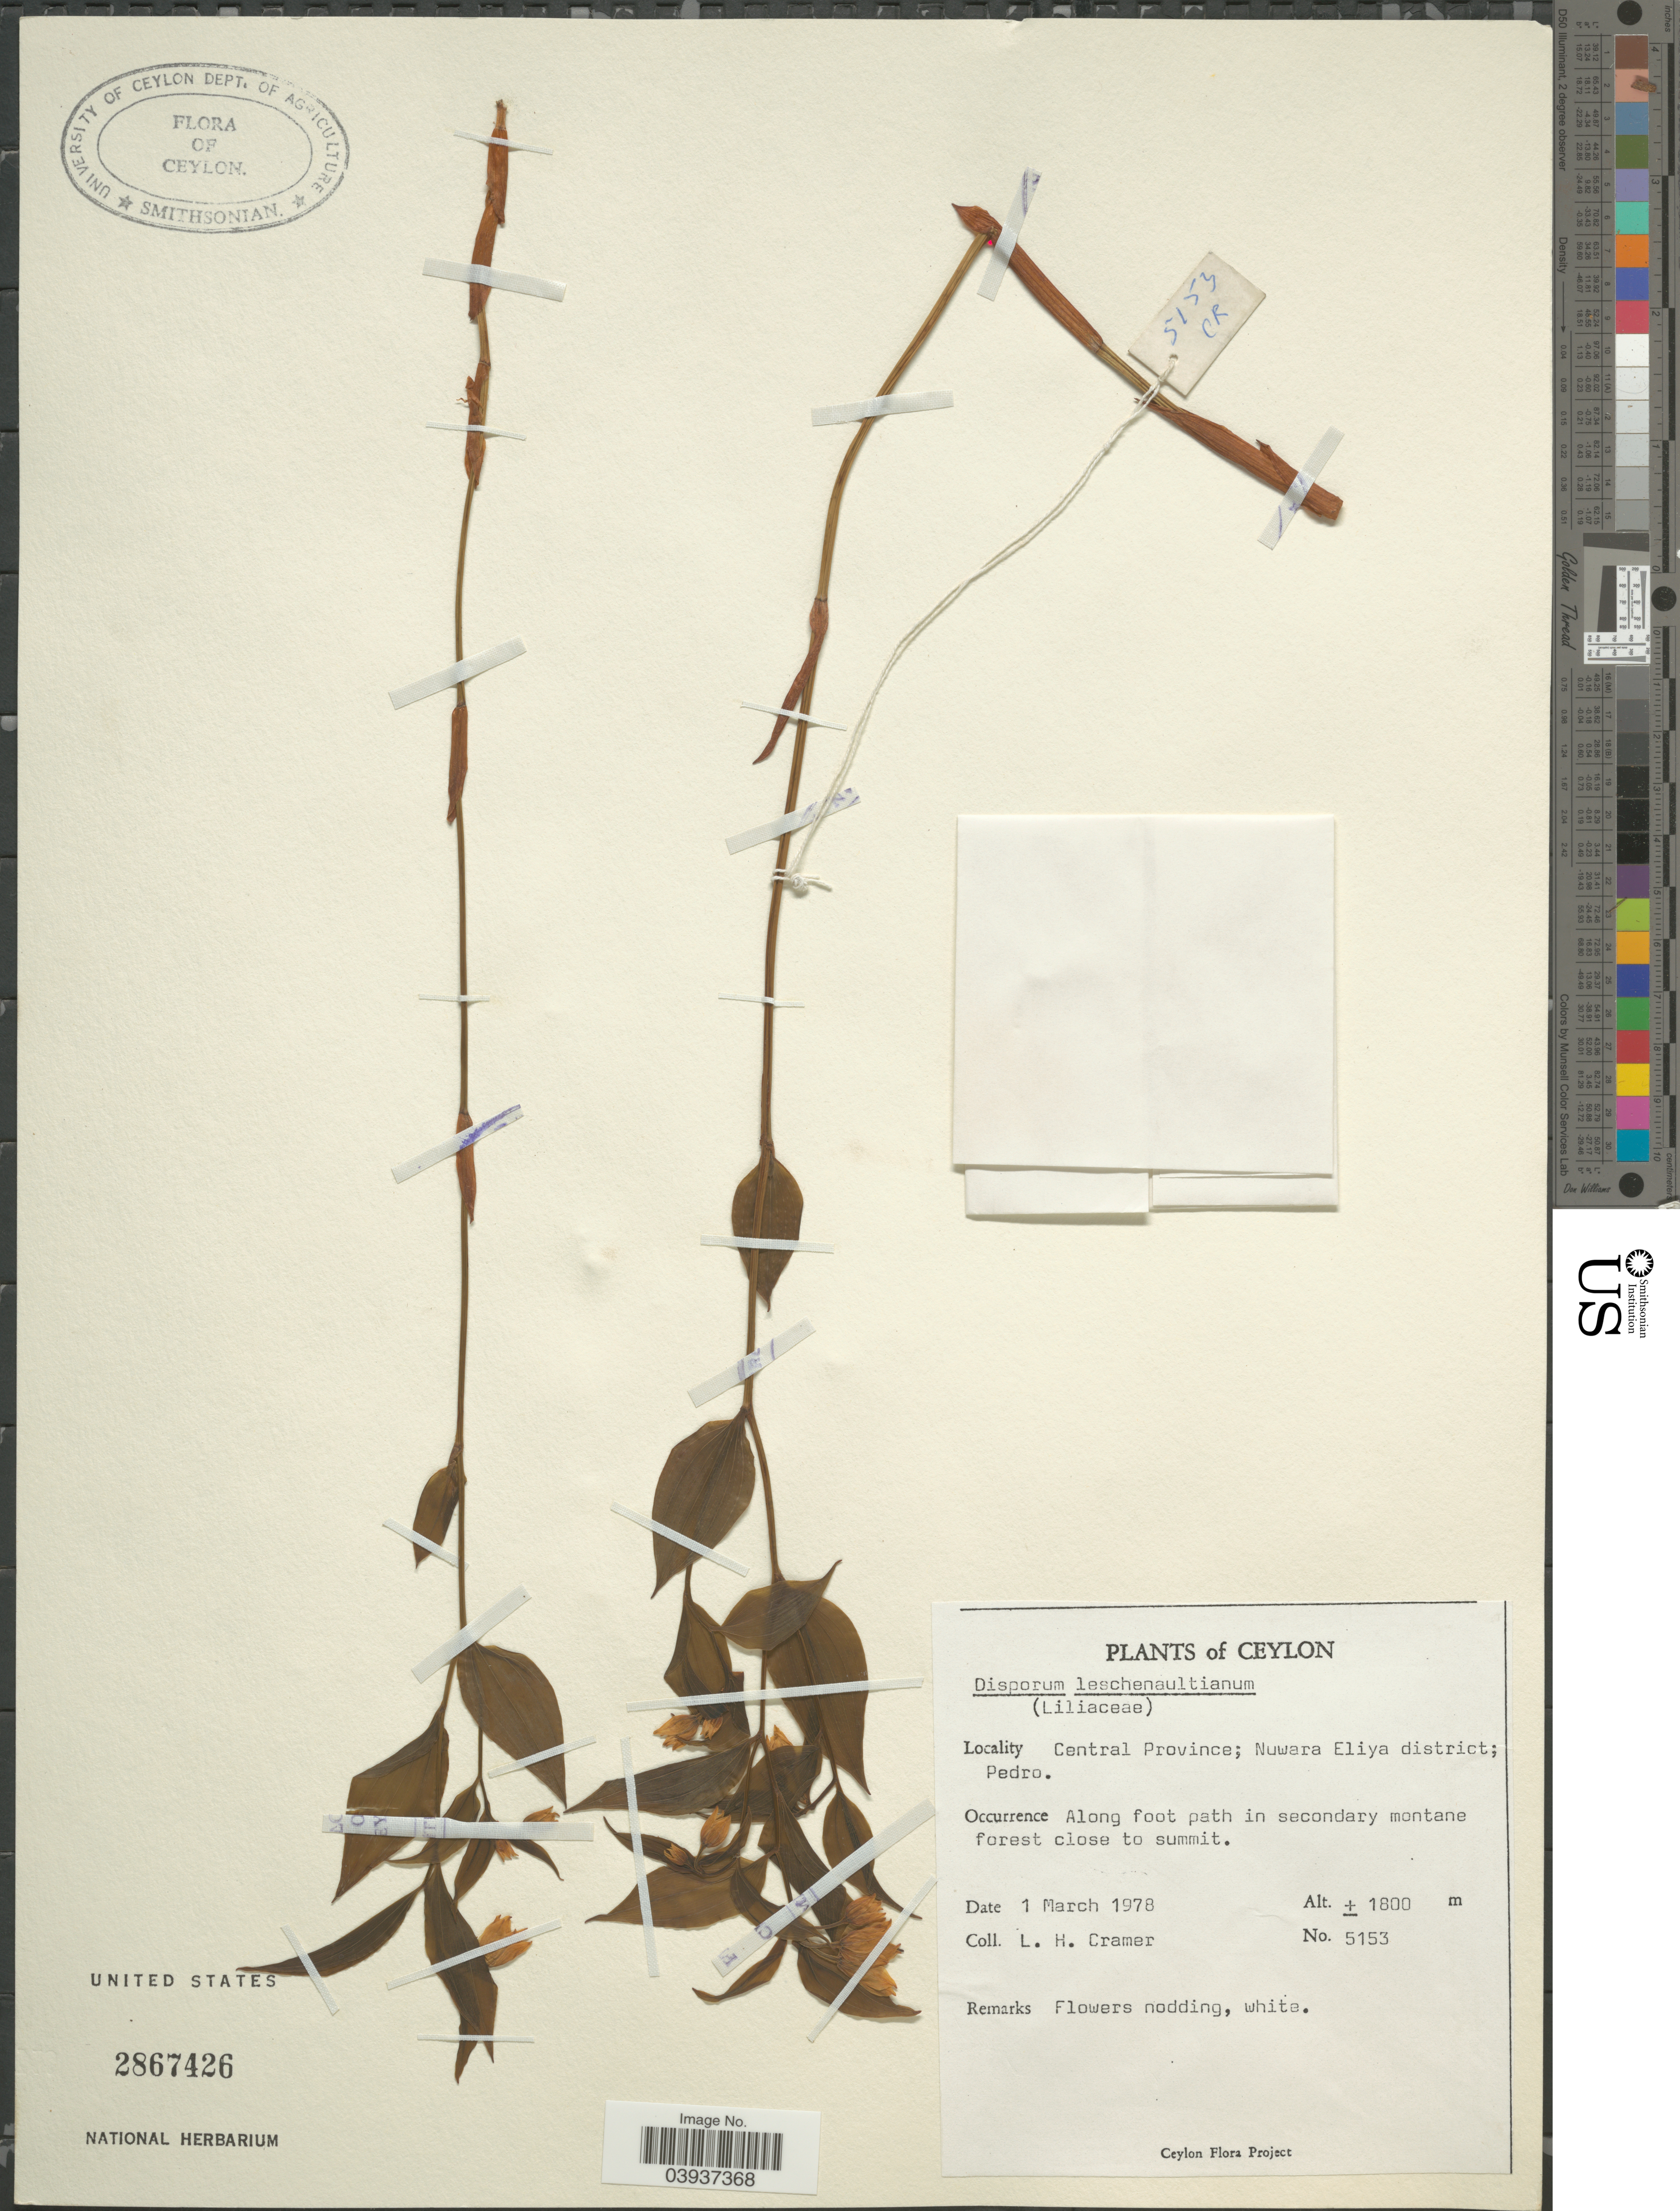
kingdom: Plantae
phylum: Tracheophyta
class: Liliopsida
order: Liliales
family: Colchicaceae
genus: Disporum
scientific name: Disporum cantoniense var. cantoniense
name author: (Lour.) Merr.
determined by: Strong, Mark T., (BOT), Smithsonian Institution - National Museum of Natural History (UNITED STATES)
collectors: L. H. Cramer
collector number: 5153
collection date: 1978-03-01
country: Sri Lanka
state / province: Central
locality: Ceylon. Nuwara Eliya district; Pedro. Along foot path in secondary montane forest close to summit.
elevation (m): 1800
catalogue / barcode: US 2867426